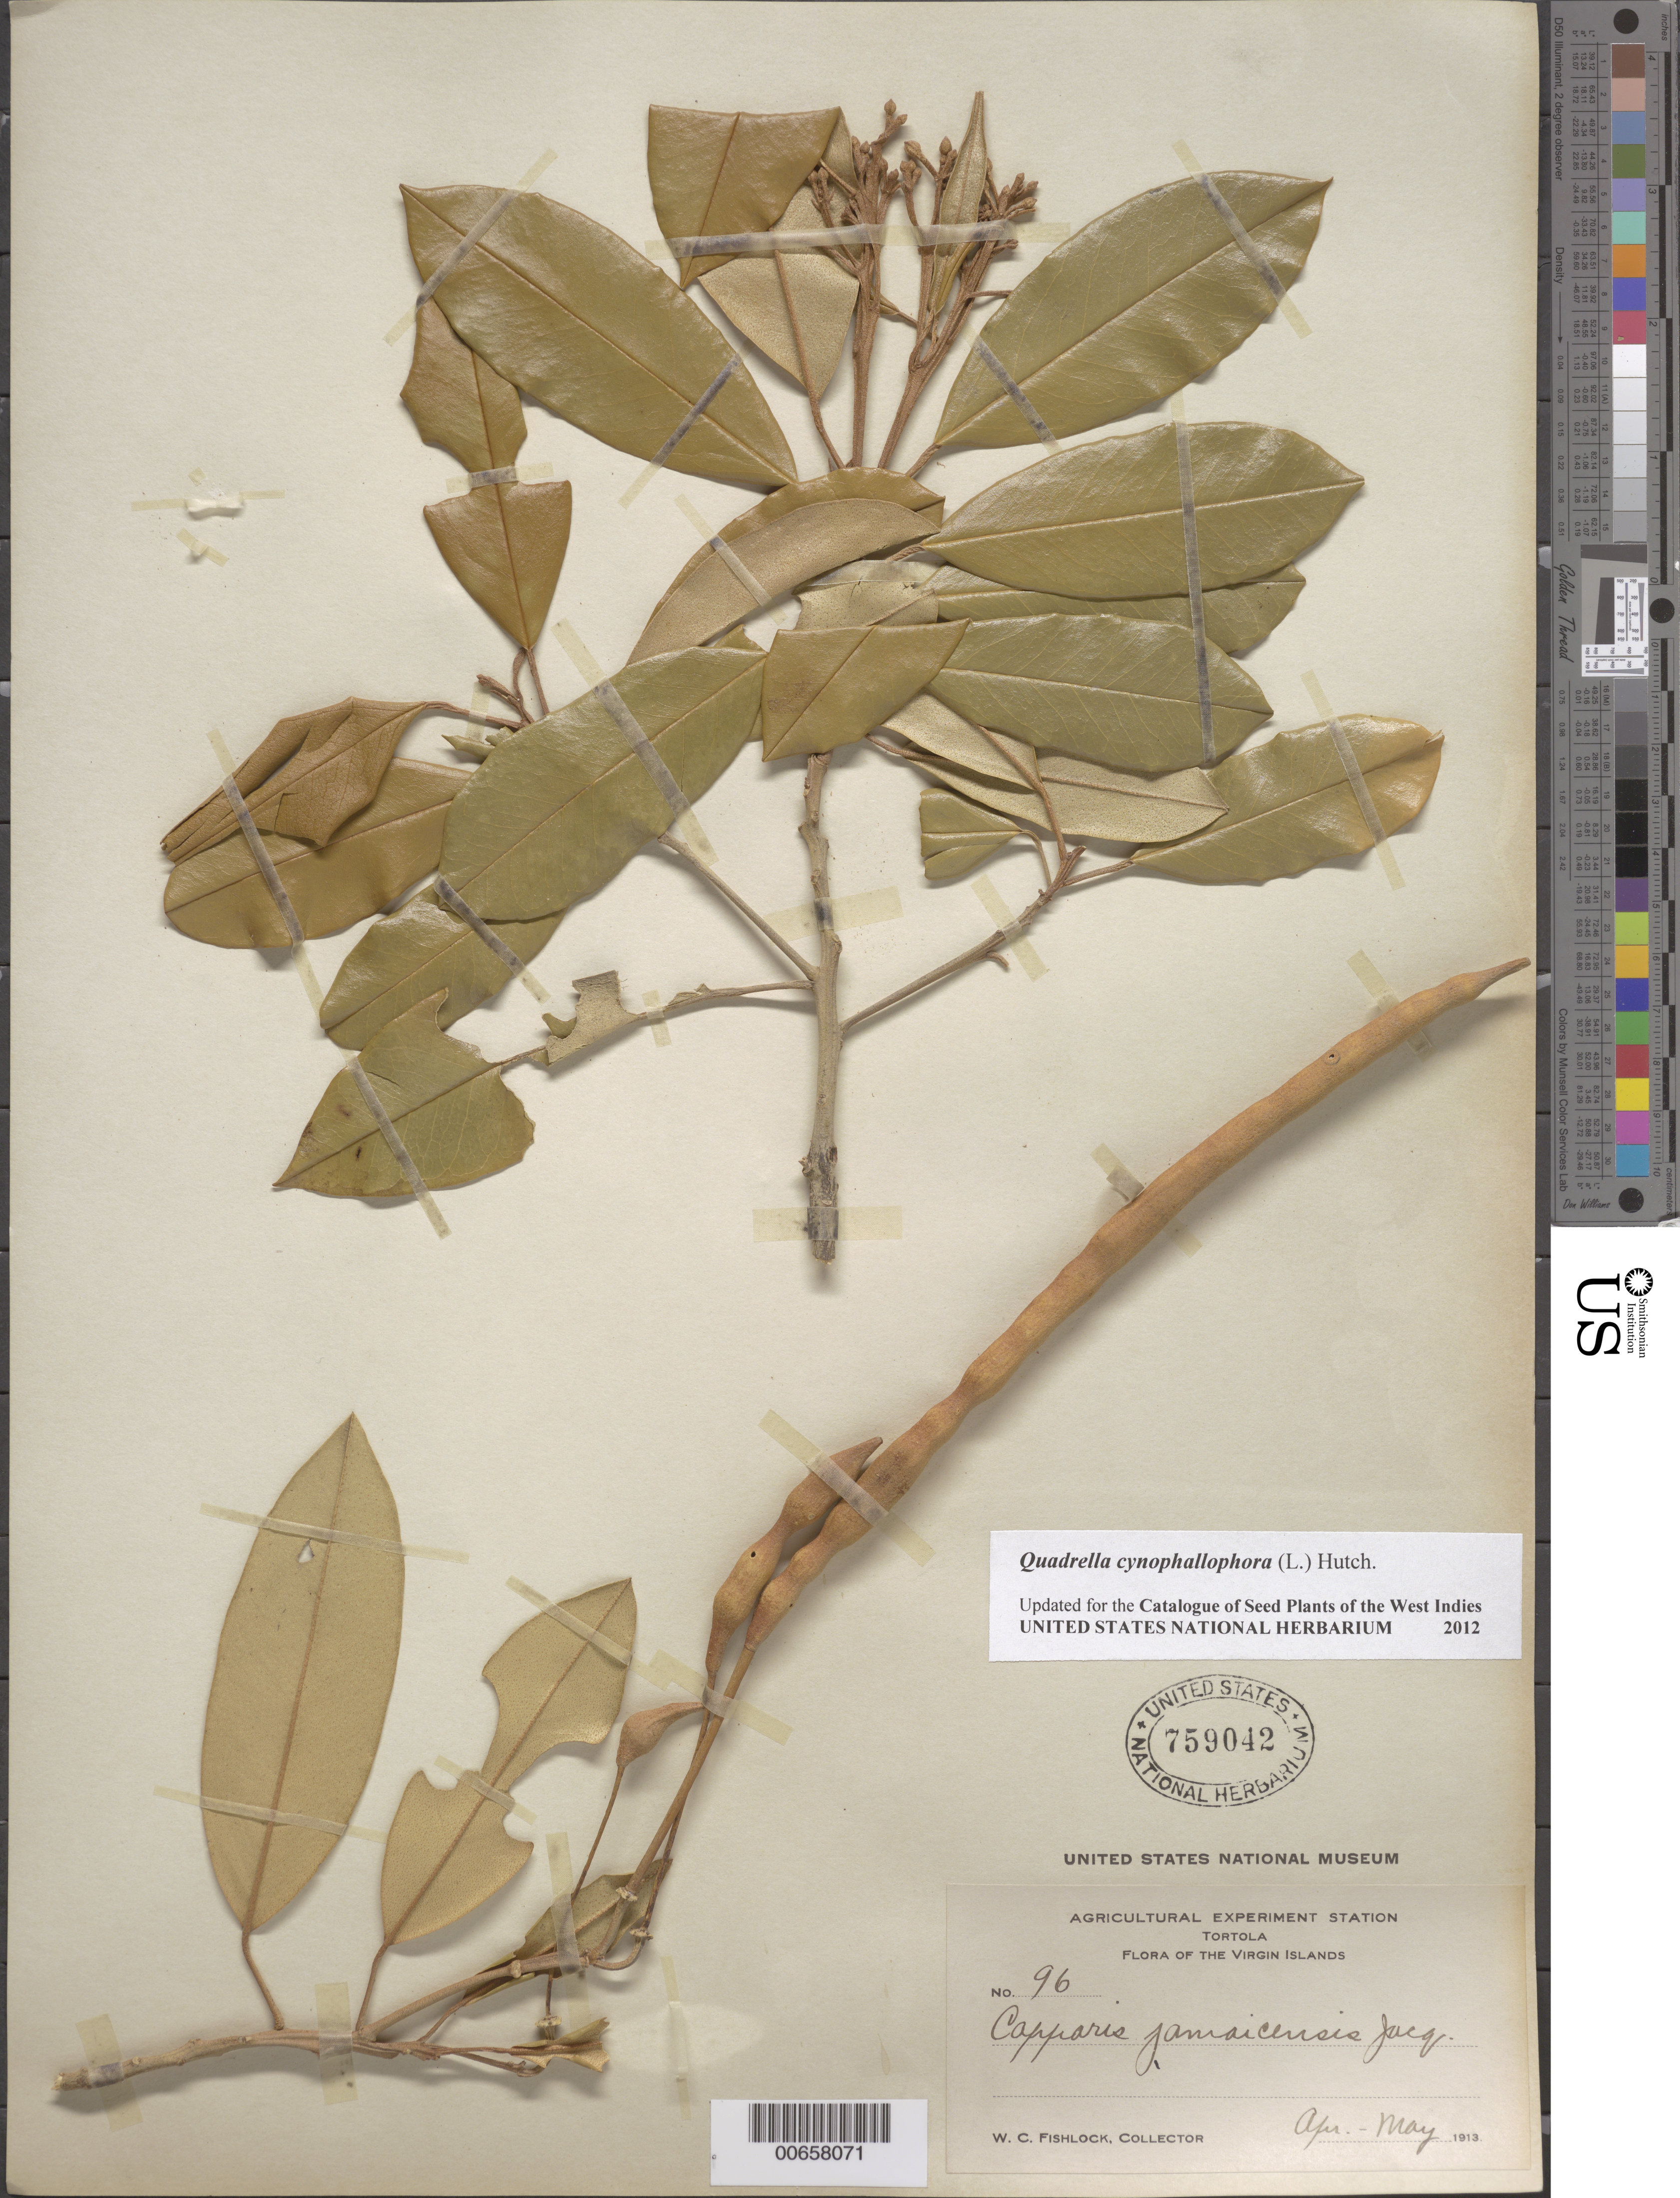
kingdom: Plantae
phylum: Tracheophyta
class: Magnoliopsida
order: Brassicales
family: Capparaceae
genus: Capparis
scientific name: Capparis jamaicensis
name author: Jacq.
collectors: W. Fishlock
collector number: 96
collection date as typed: Apr 1913 to -- May 1913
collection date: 1913-04/1913-05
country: British Virgin Islands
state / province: Tortola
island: Tortola Island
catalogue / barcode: US 759042